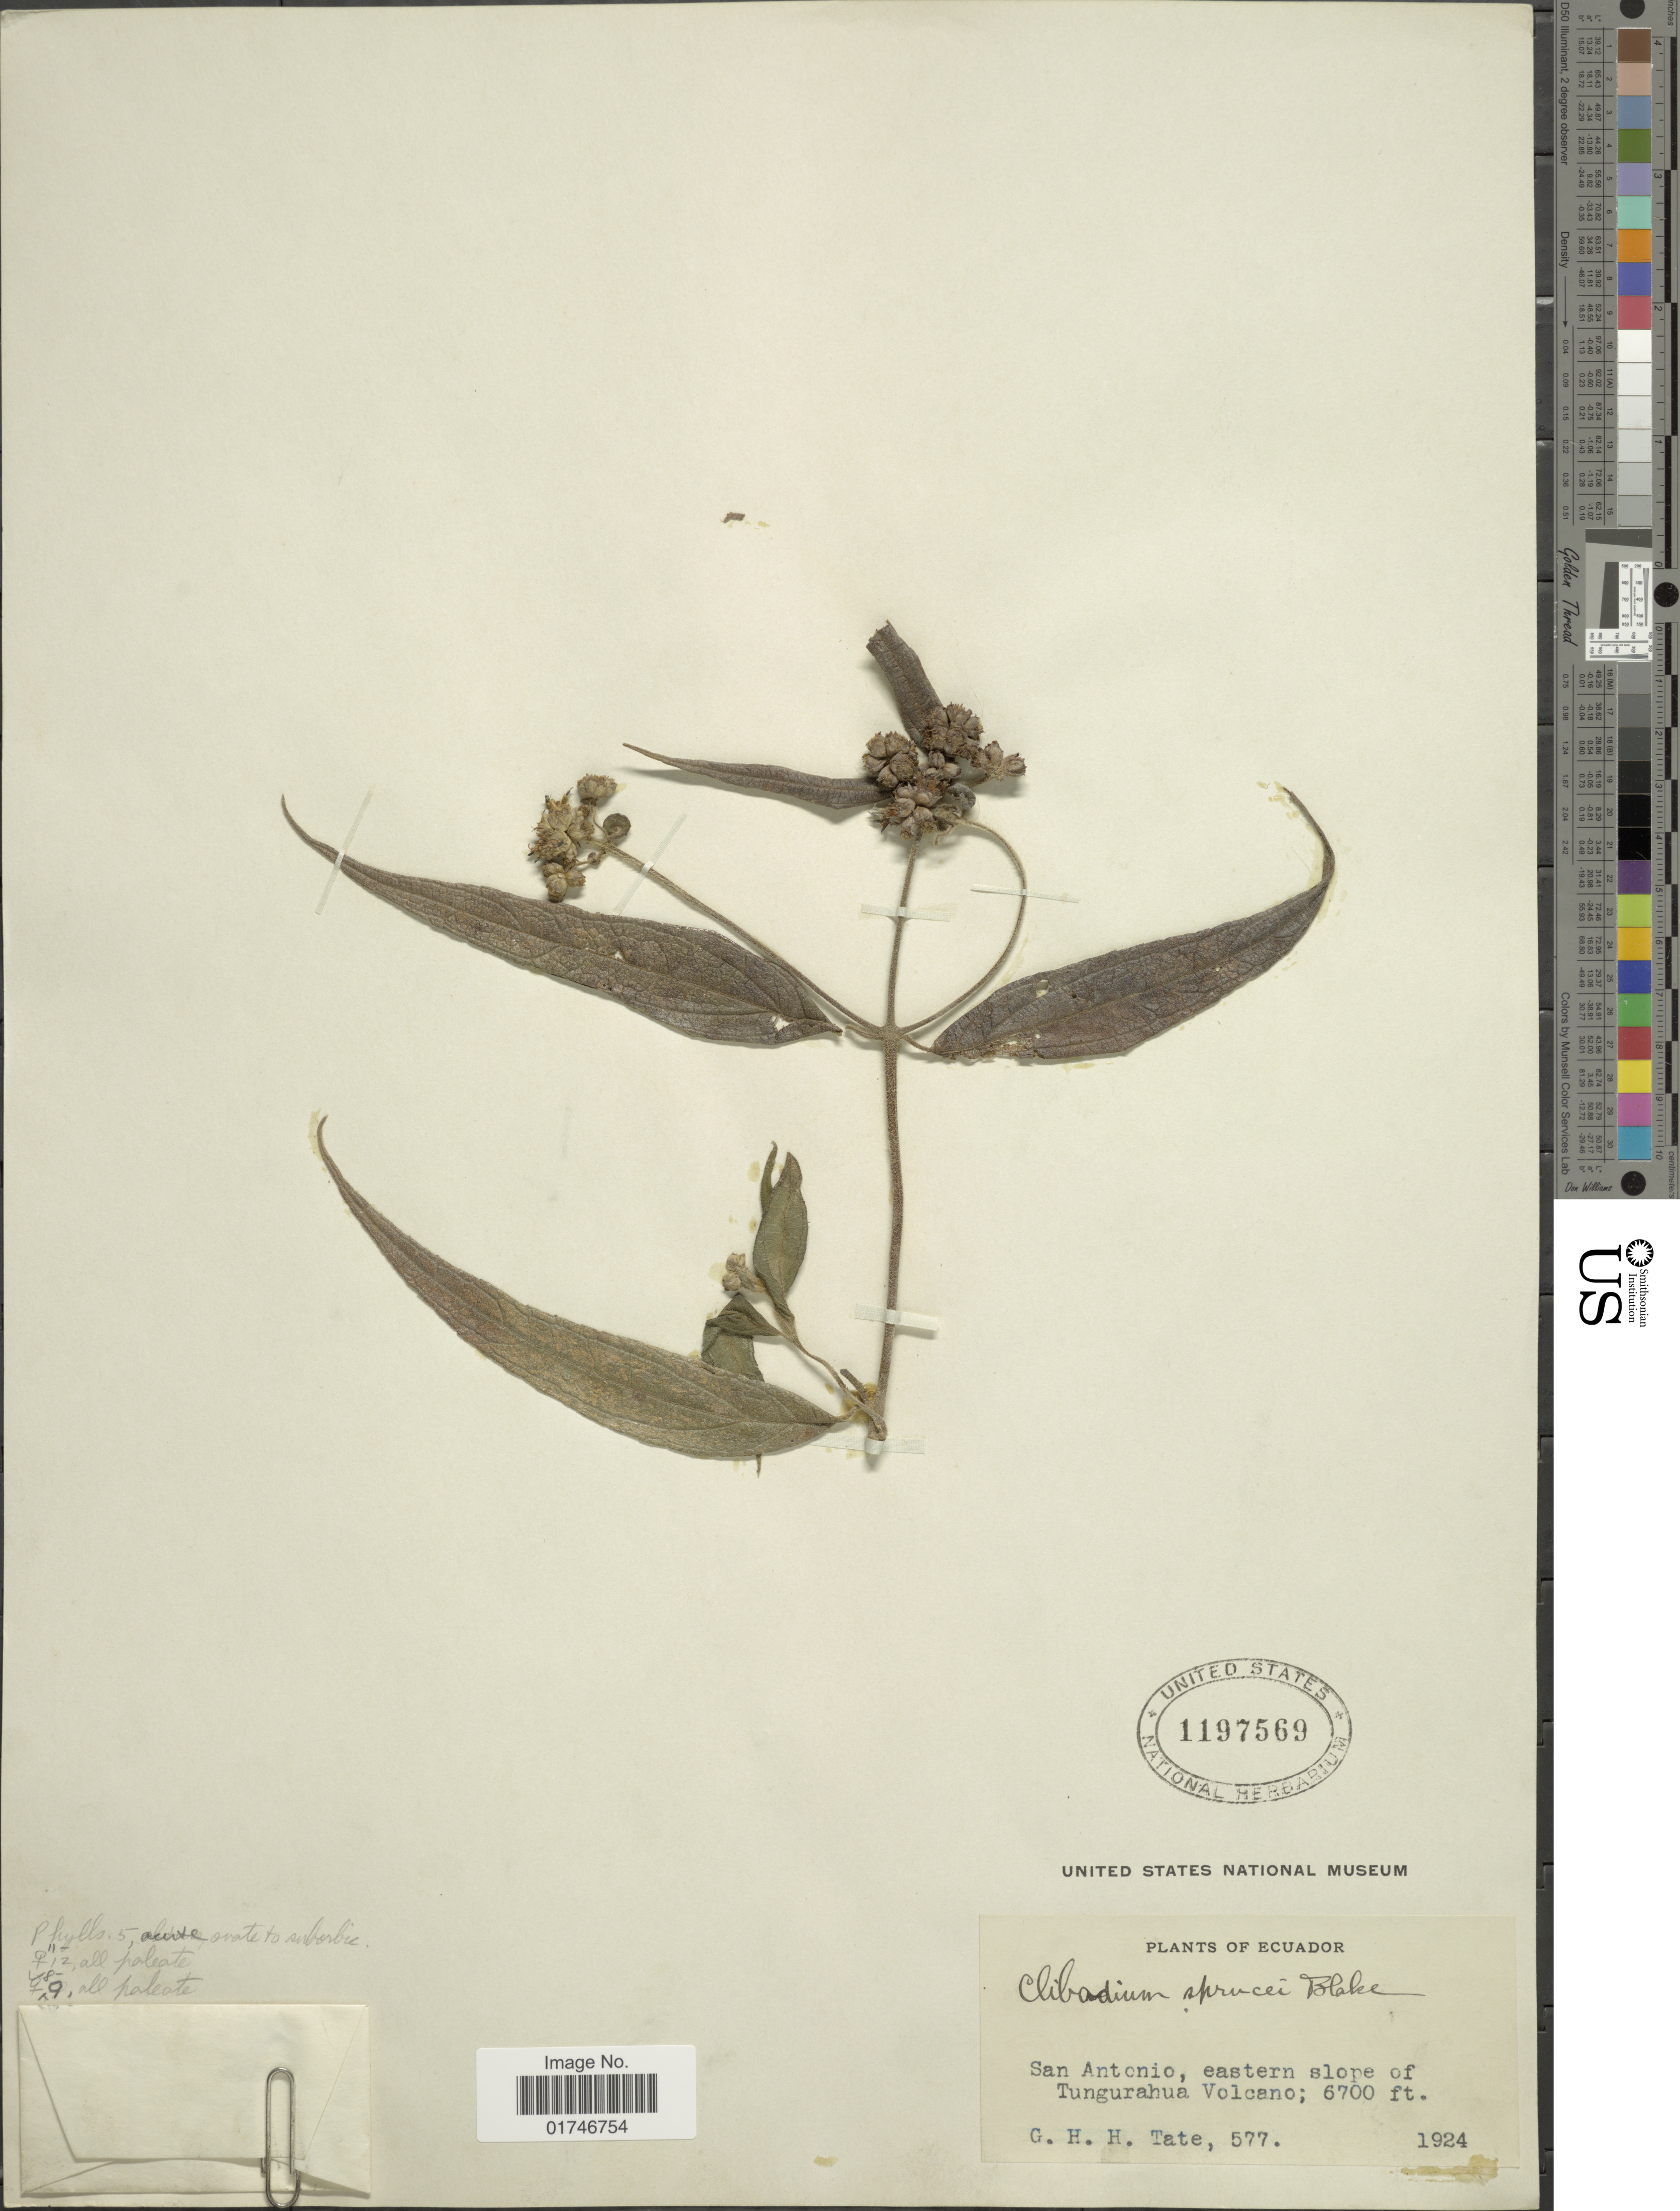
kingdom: Plantae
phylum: Tracheophyta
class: Magnoliopsida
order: Asterales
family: Asteraceae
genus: Clibadium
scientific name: Clibadium sprucei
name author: S.F. Blake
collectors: G. H. H.Tate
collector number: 577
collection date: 1924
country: Ecuador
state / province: Tungurahua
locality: San Antonio, eastern slope of Tungurahua Volcano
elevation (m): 2042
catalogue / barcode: US 1197569